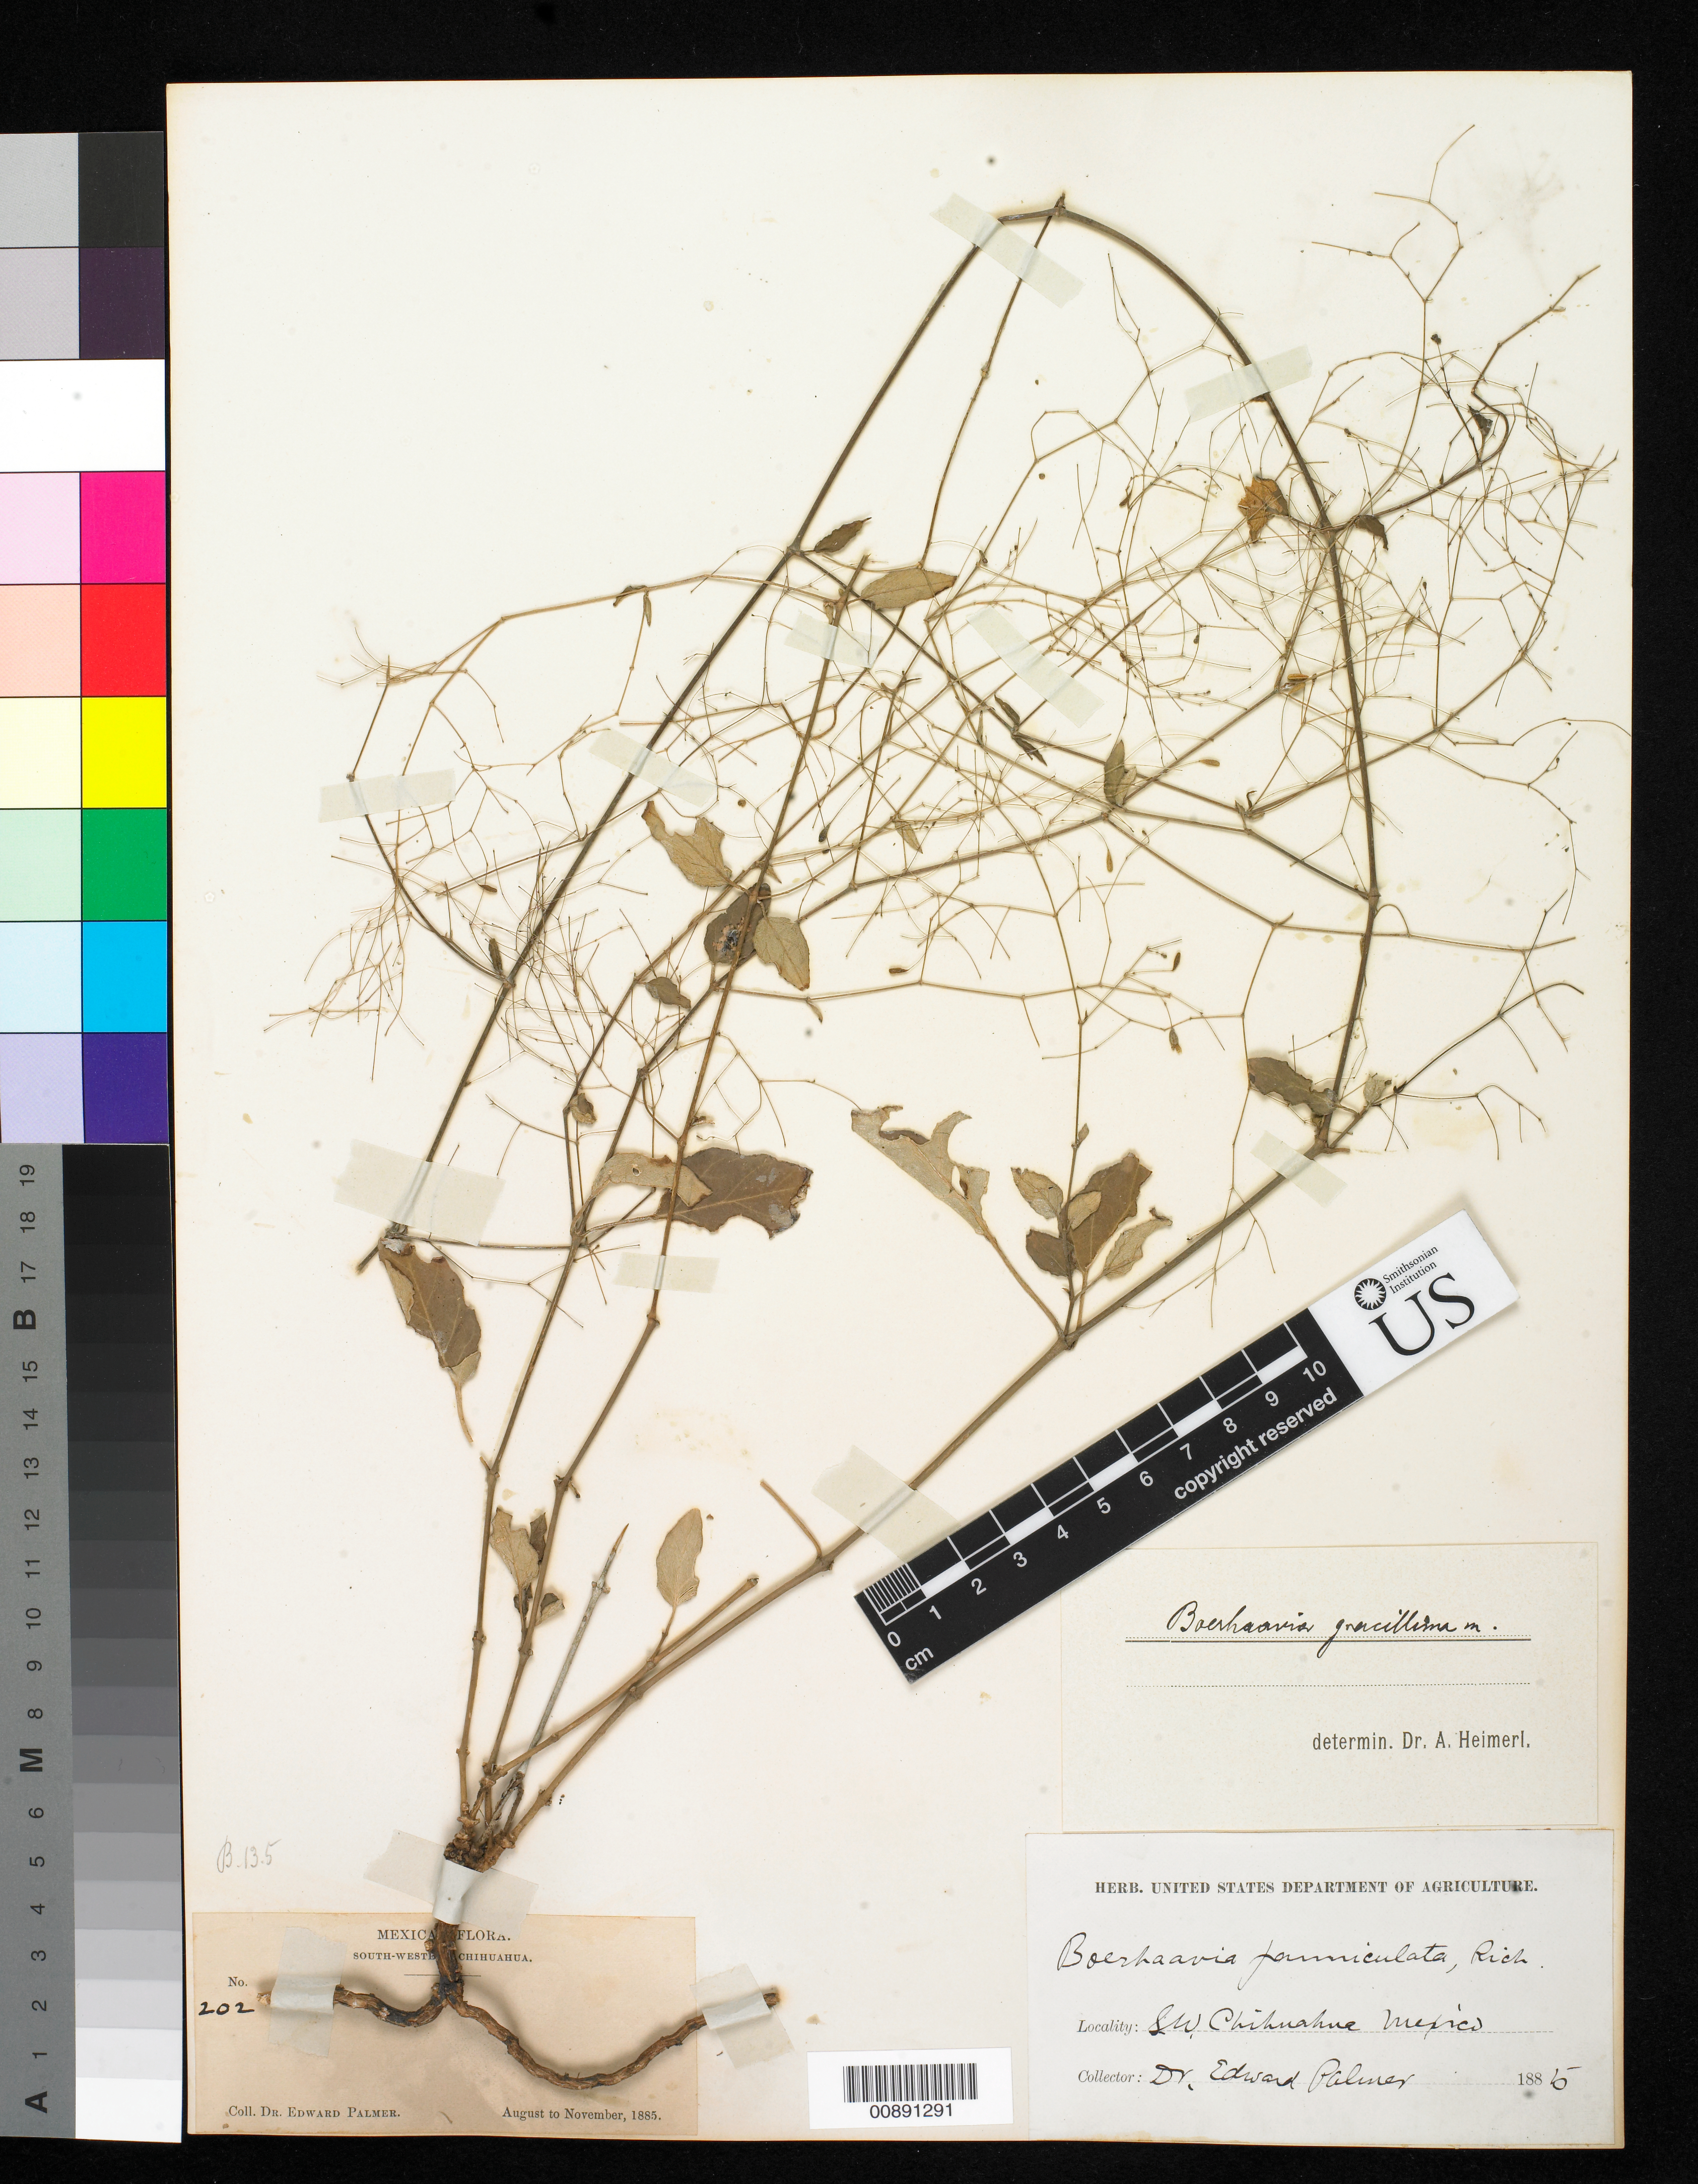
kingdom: Plantae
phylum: Tracheophyta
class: Magnoliopsida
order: Caryophyllales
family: Nyctaginaceae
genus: Boerhavia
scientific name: Boerhavia gracillima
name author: Heimerl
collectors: E. Palmer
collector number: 202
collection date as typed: Aug 1885 to -- Nov 1885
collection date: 1885-08/1885-11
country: Mexico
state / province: Chihuahua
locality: South-Western Chihuahua.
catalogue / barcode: US 22880